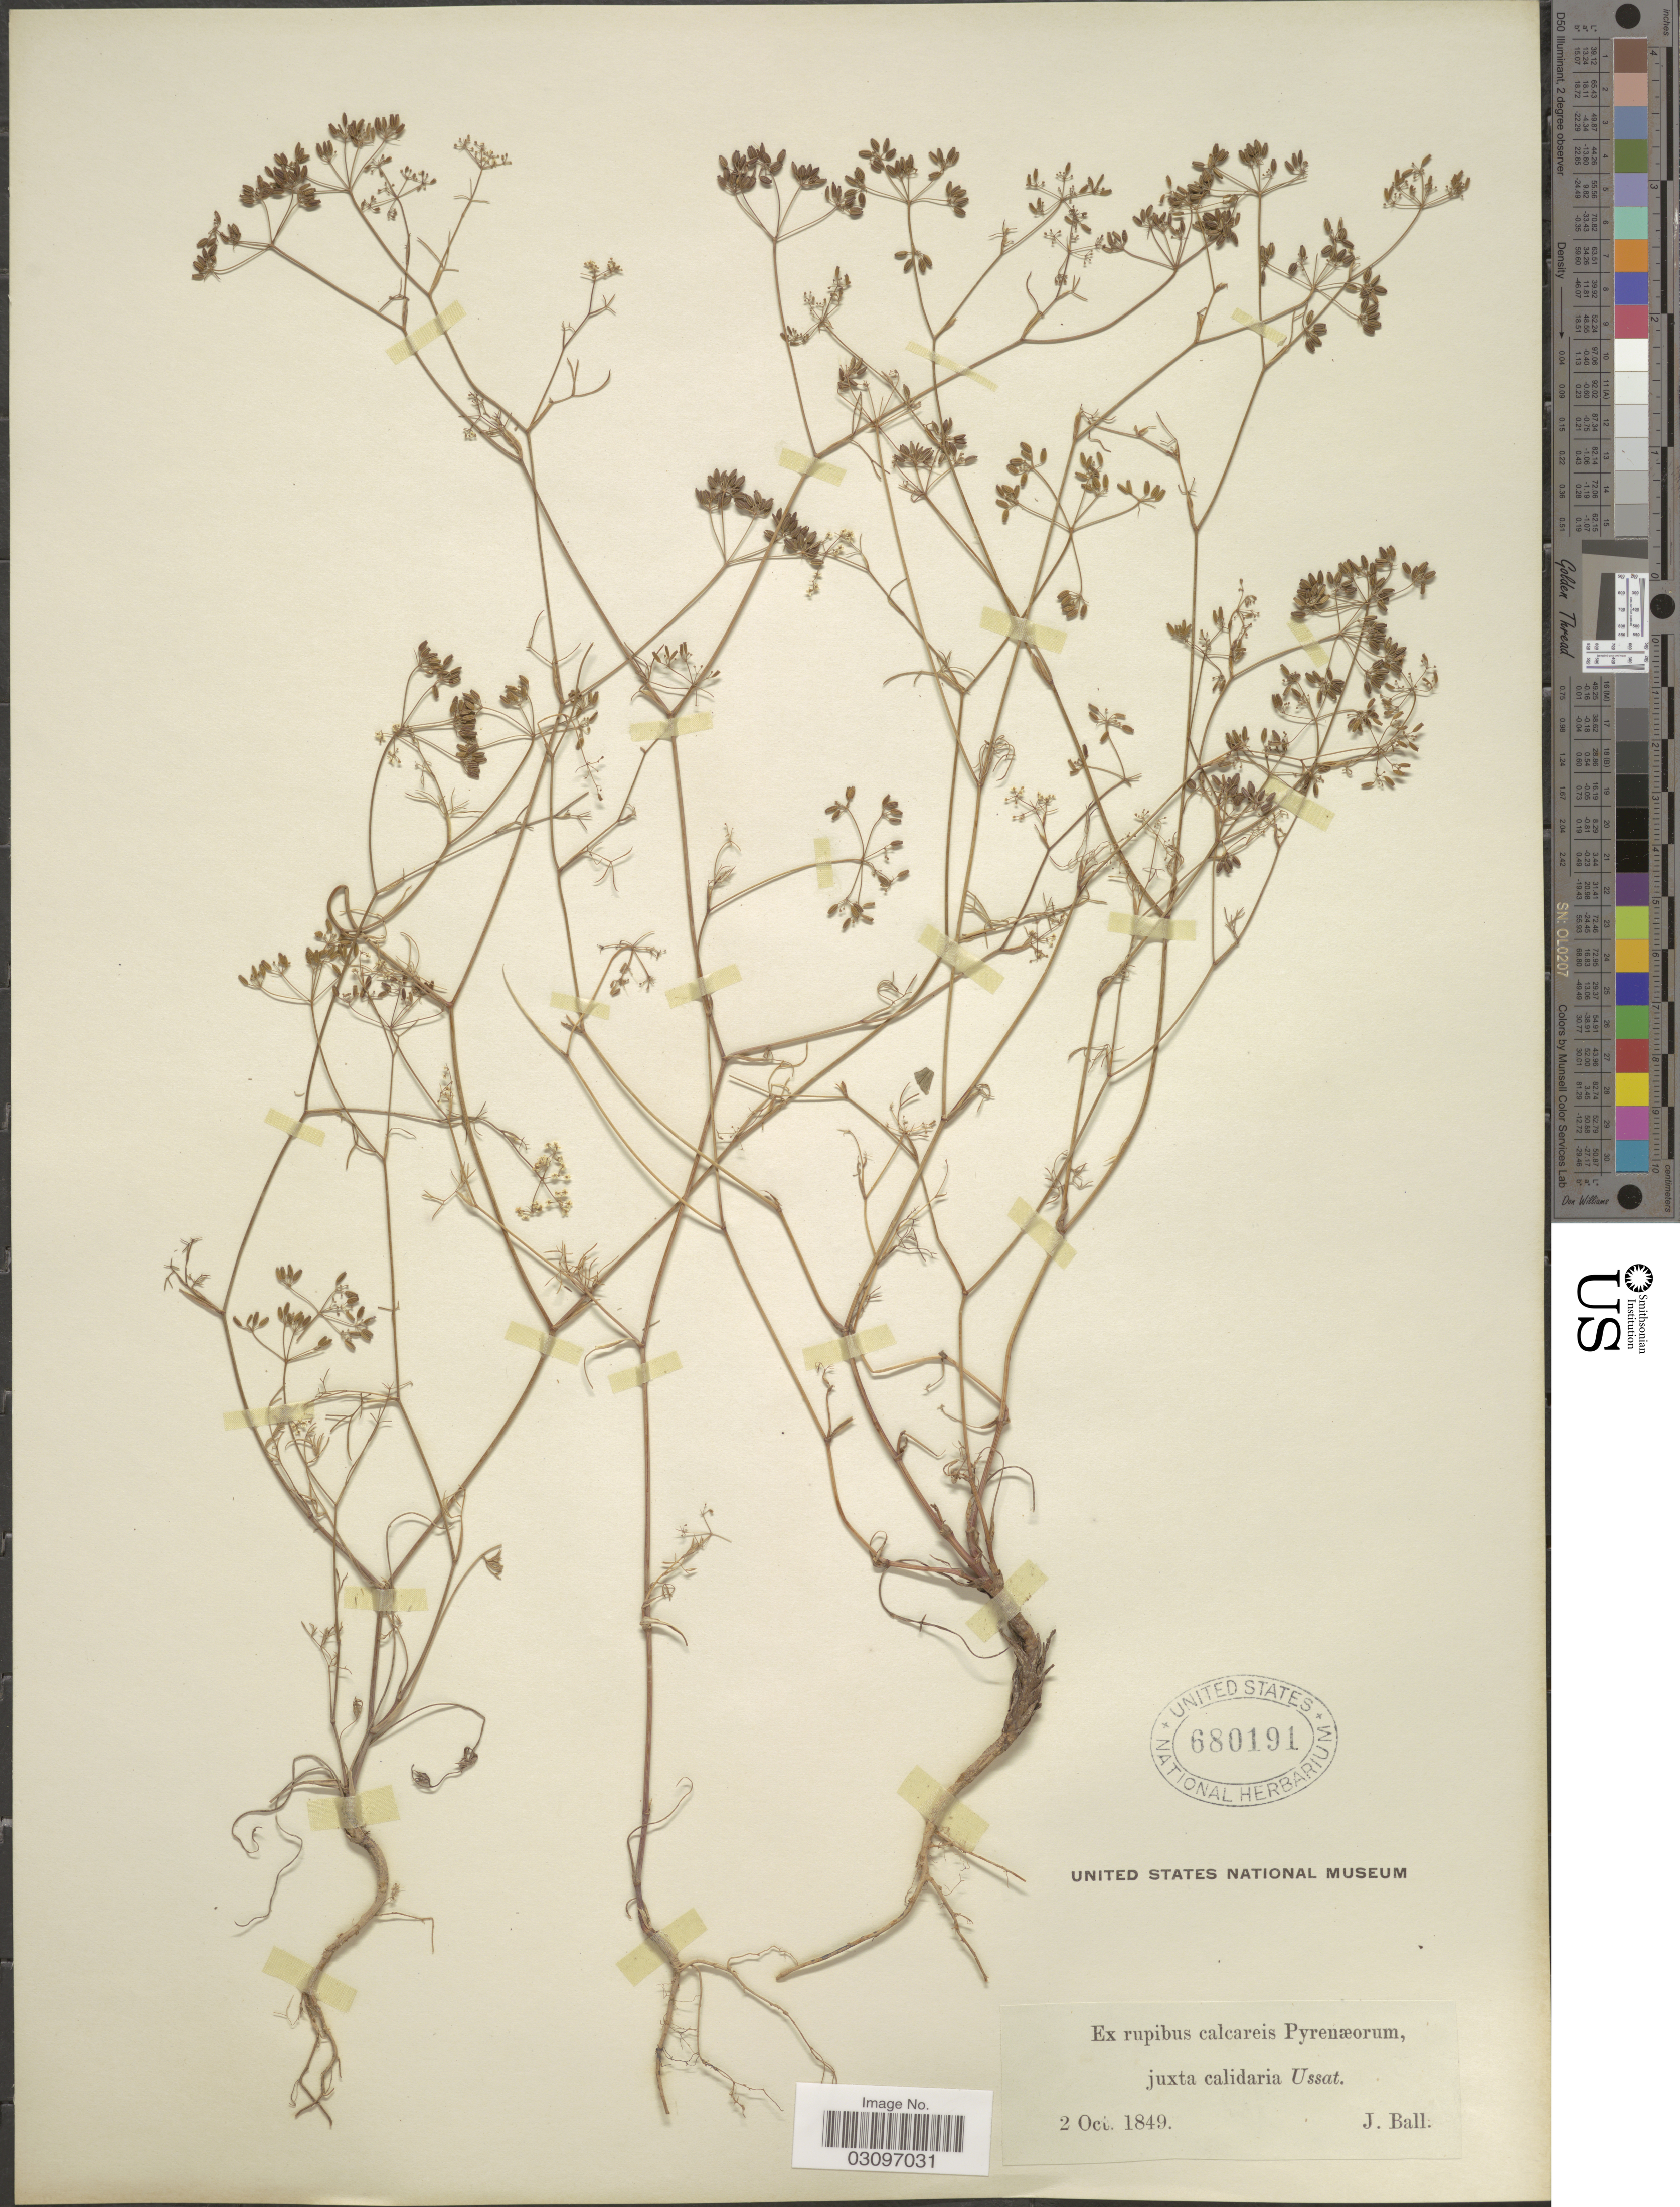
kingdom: Plantae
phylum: Tracheophyta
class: Magnoliopsida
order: Apiales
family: Apiaceae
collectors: J. Ball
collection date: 1849-10-02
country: France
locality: Ex rupibus calcareis Pyrenæorum, juxta calidaria Ussat.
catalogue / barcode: US 680191